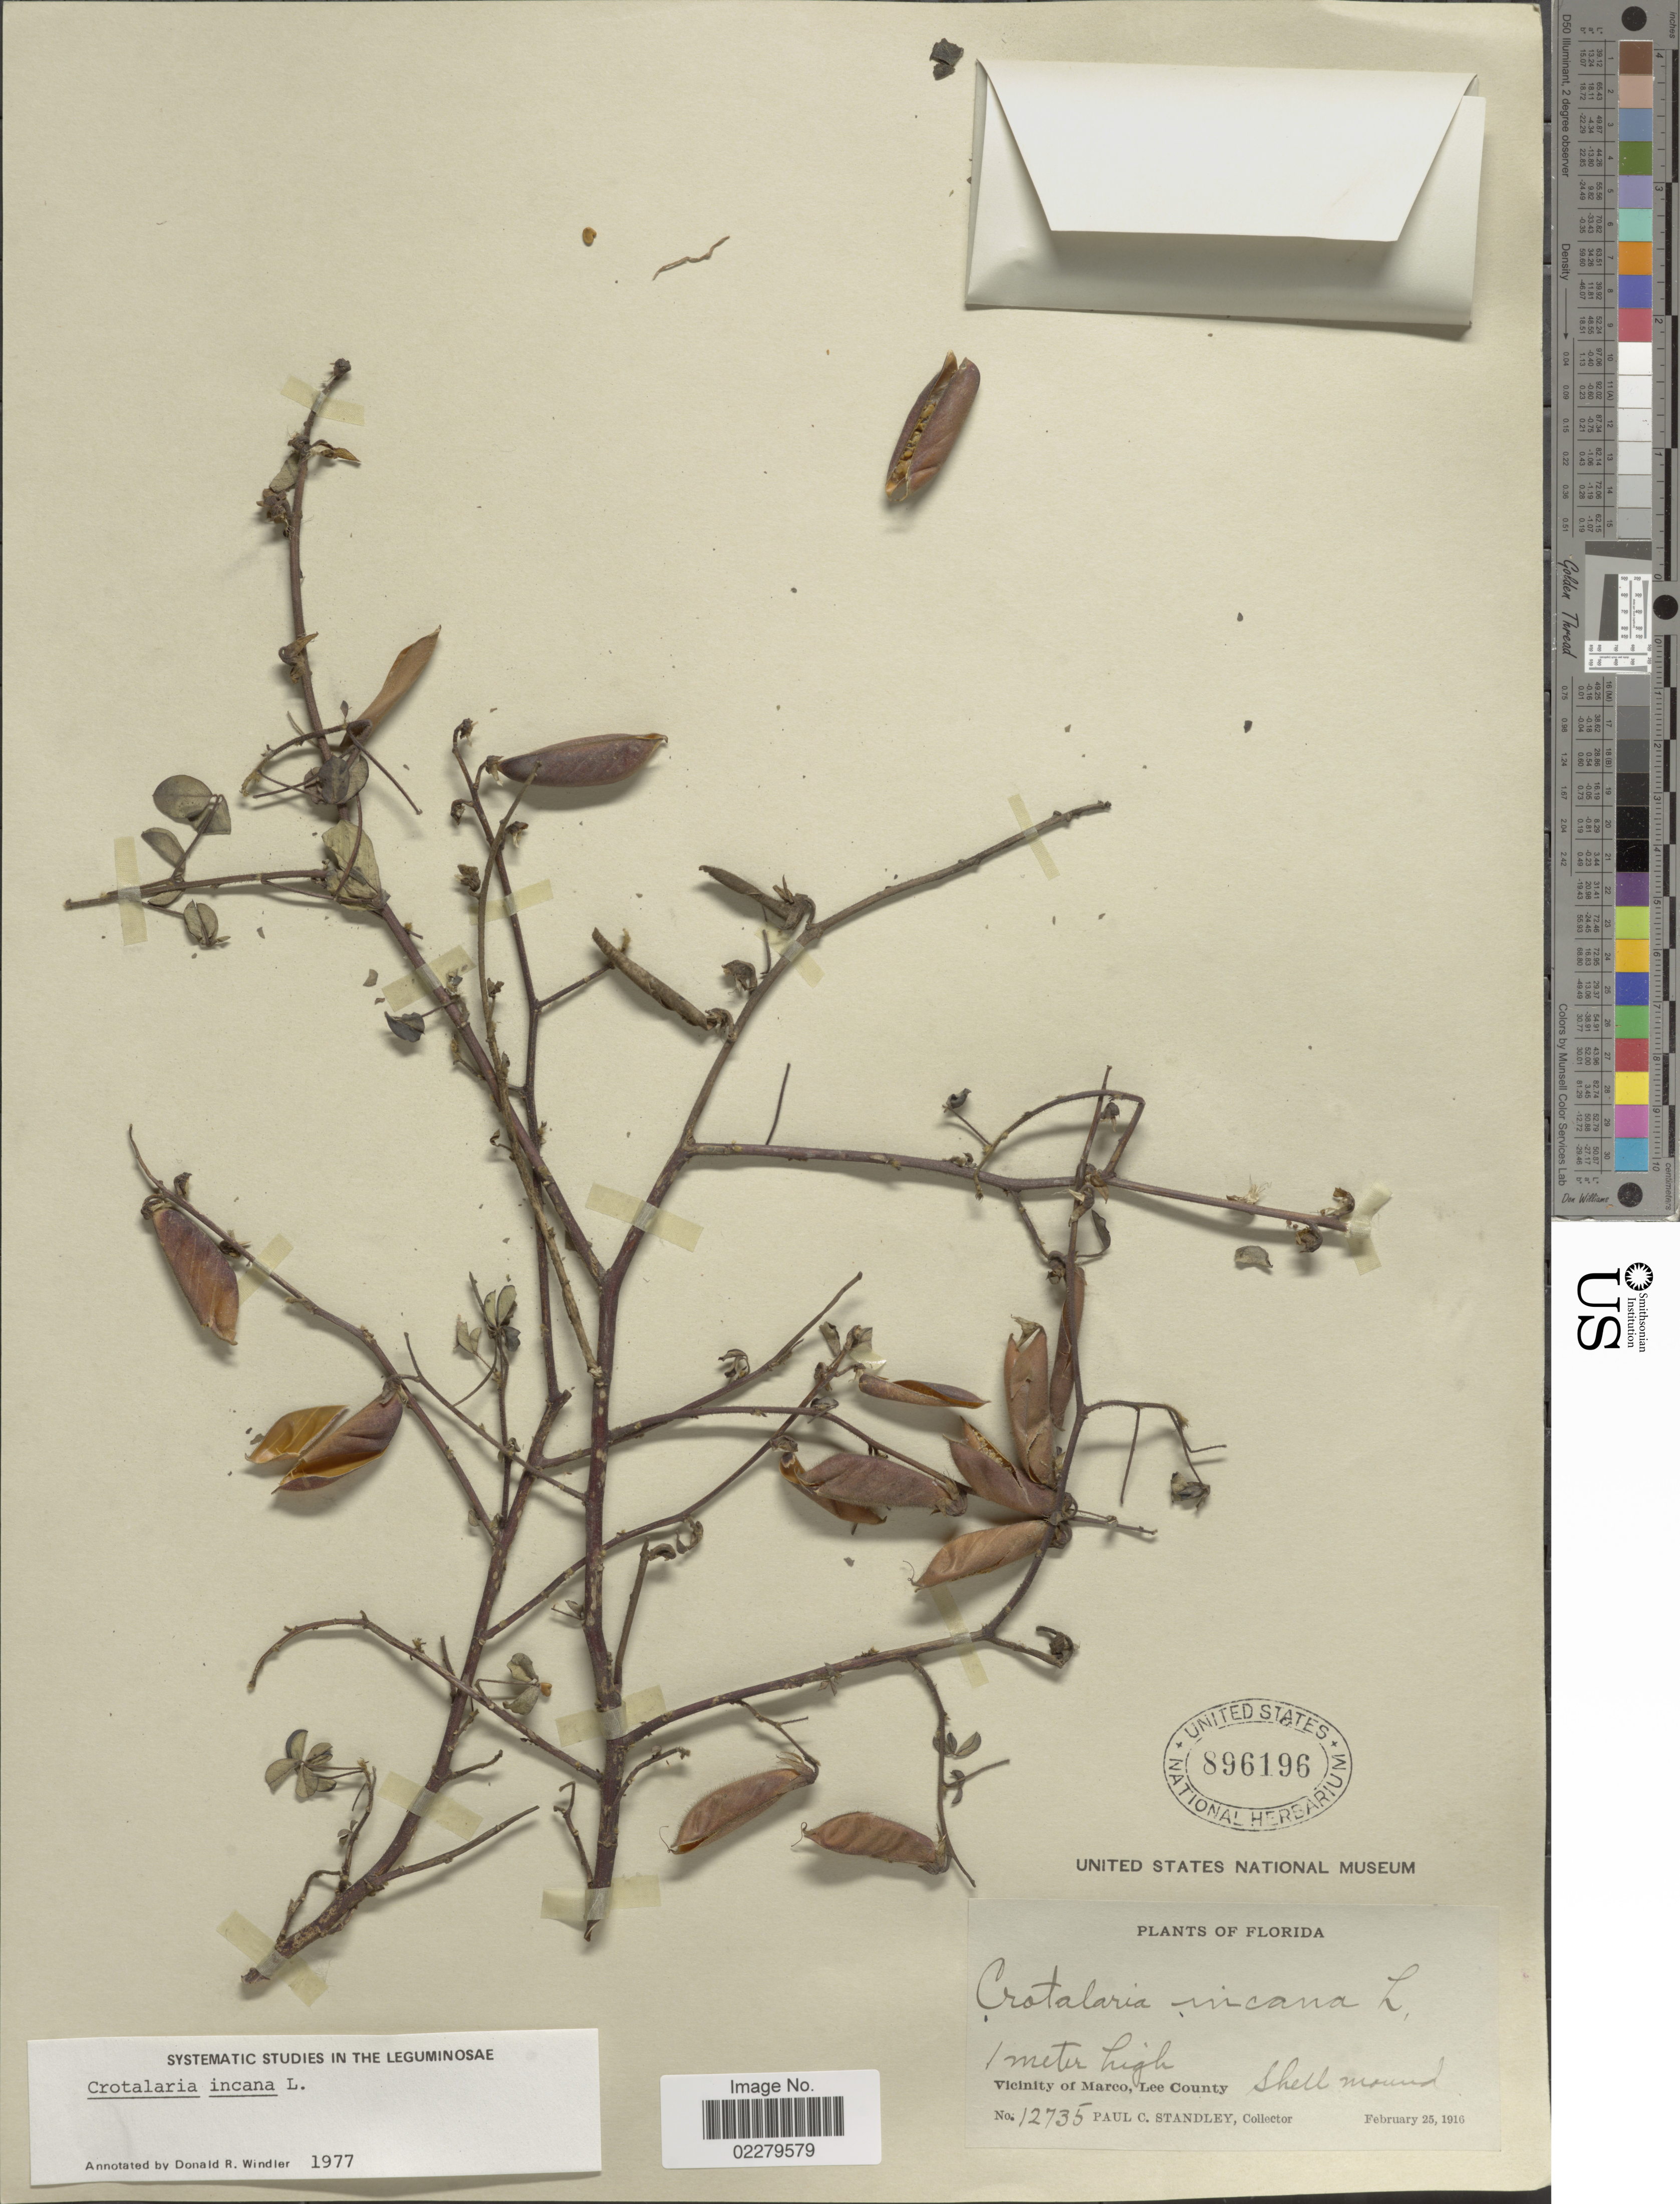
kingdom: Plantae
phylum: Tracheophyta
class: Magnoliopsida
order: Fabales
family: Fabaceae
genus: Crotalaria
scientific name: Crotalaria incana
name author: L.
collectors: P. C. Standley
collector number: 12735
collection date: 1916-02-25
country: United States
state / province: Florida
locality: Vicinity of Marco, Lee County, shell mound.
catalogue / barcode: US 896196